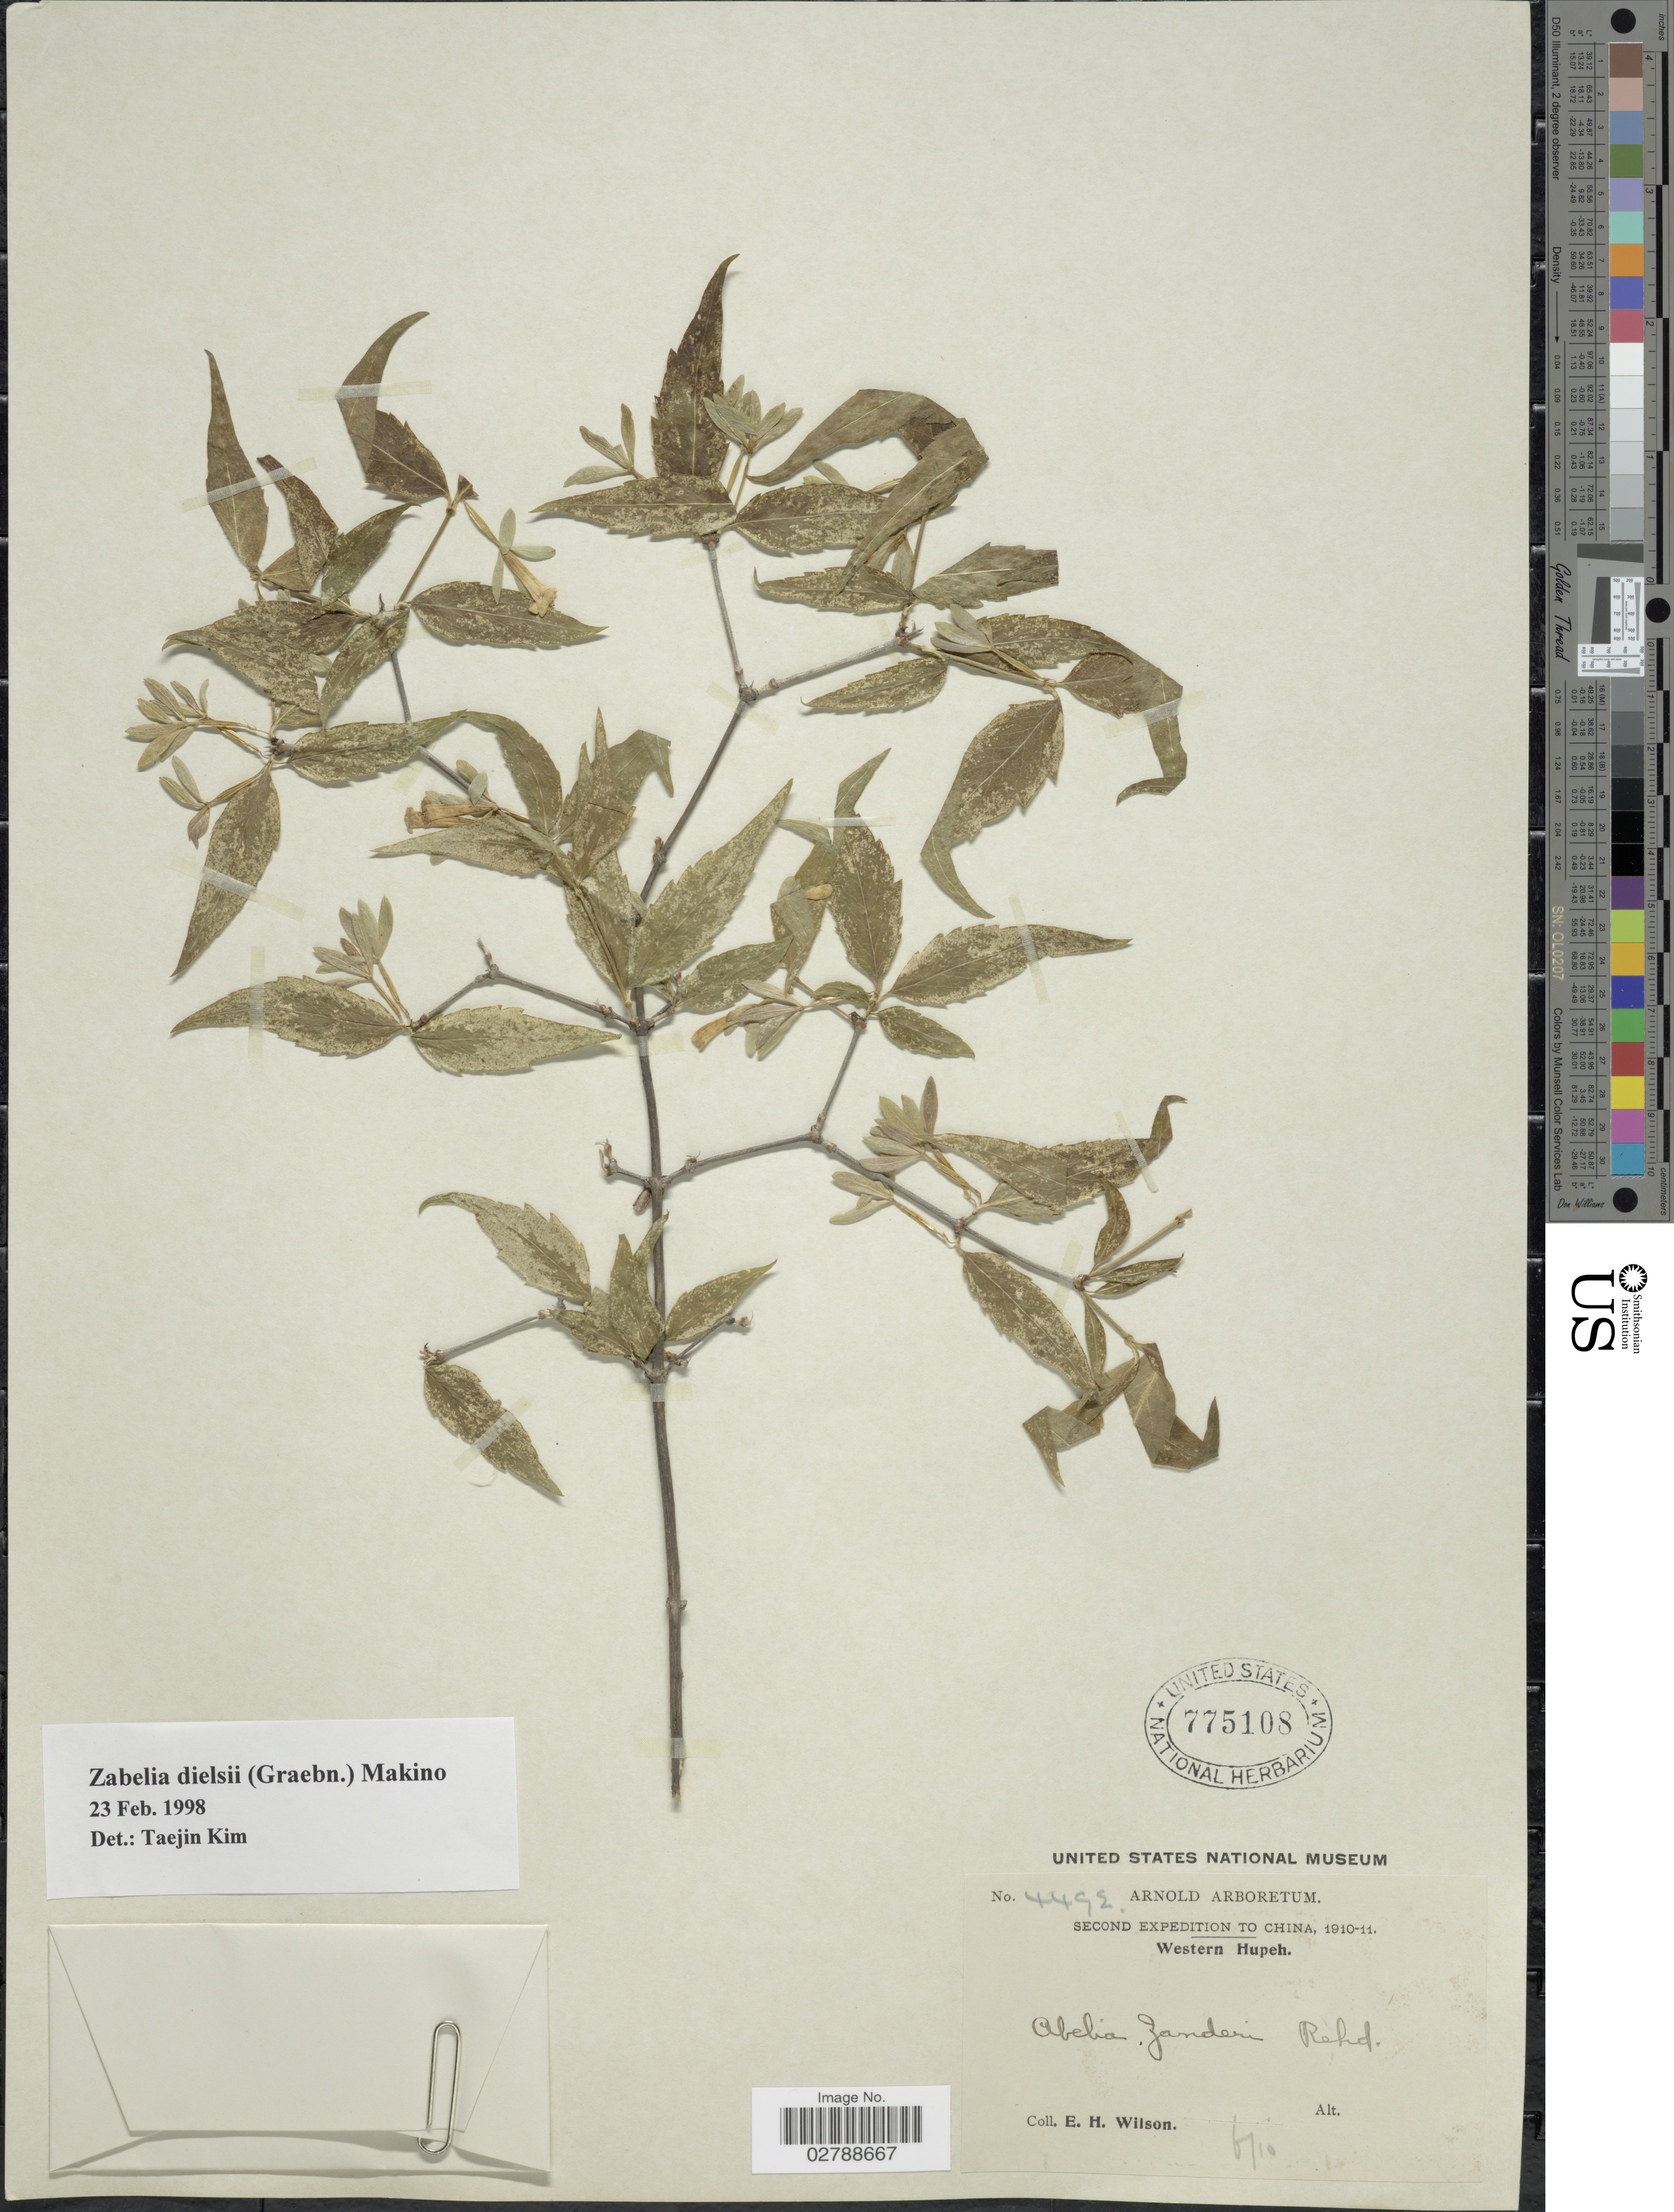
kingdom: Plantae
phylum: Tracheophyta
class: Magnoliopsida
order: Dipsacales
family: Caprifoliaceae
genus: Zabelia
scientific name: Zabelia dielsii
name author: (Graebn.) Makino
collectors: E. Wilson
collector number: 4492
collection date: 1910-06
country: China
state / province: Hubei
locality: Western Hupeh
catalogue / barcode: US 775108